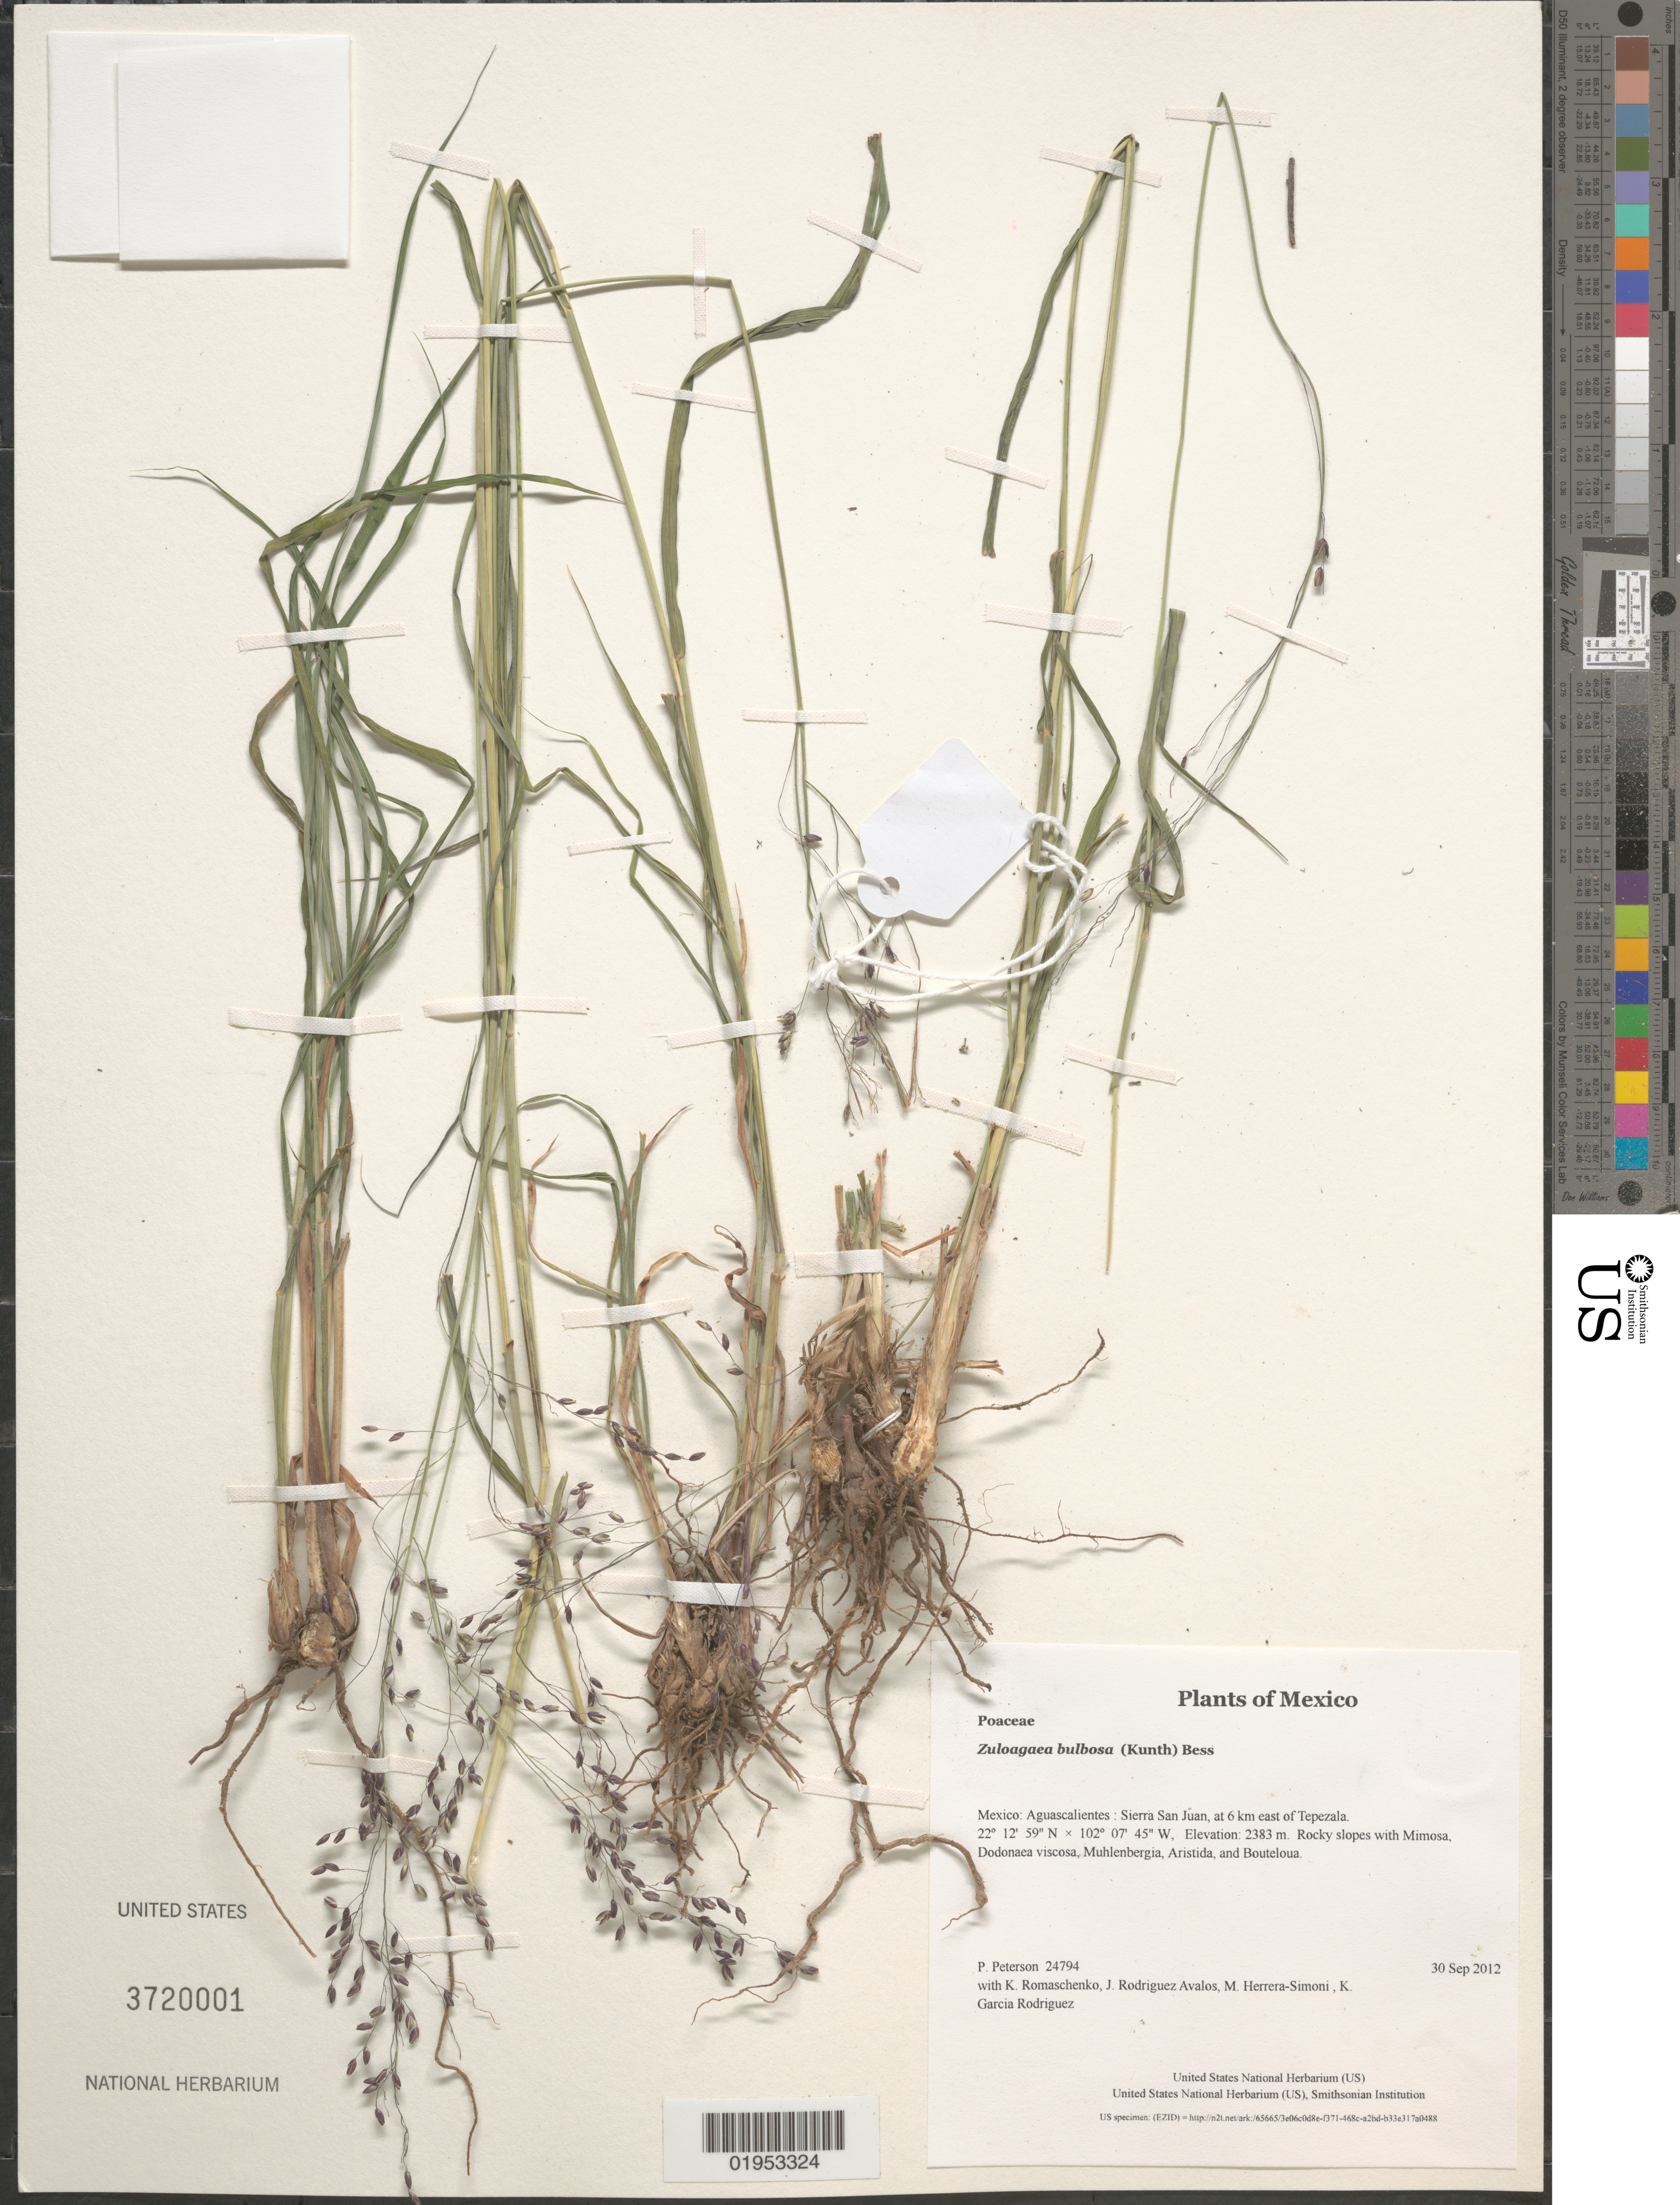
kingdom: Plantae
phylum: Tracheophyta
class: Liliopsida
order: Poales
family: Poaceae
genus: Zuloagaea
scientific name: Zuloagaea bulbosa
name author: (Kunth) E. Bess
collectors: P. M. Peterson, K. Romaschenko, J. Rodriguez Avalos, M. Herrera-Simoni & K. Garcia Rodriguez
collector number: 24794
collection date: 2012-09-30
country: Mexico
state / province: Aguascalientes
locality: Sierra San Juan, at 6 km east of Tepezala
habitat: Rocky slopes with Mimosa, Dodonaea viscosa, Muhlenbergia, Aristida, and Bouteloua.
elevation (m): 2383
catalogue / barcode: US 3720001